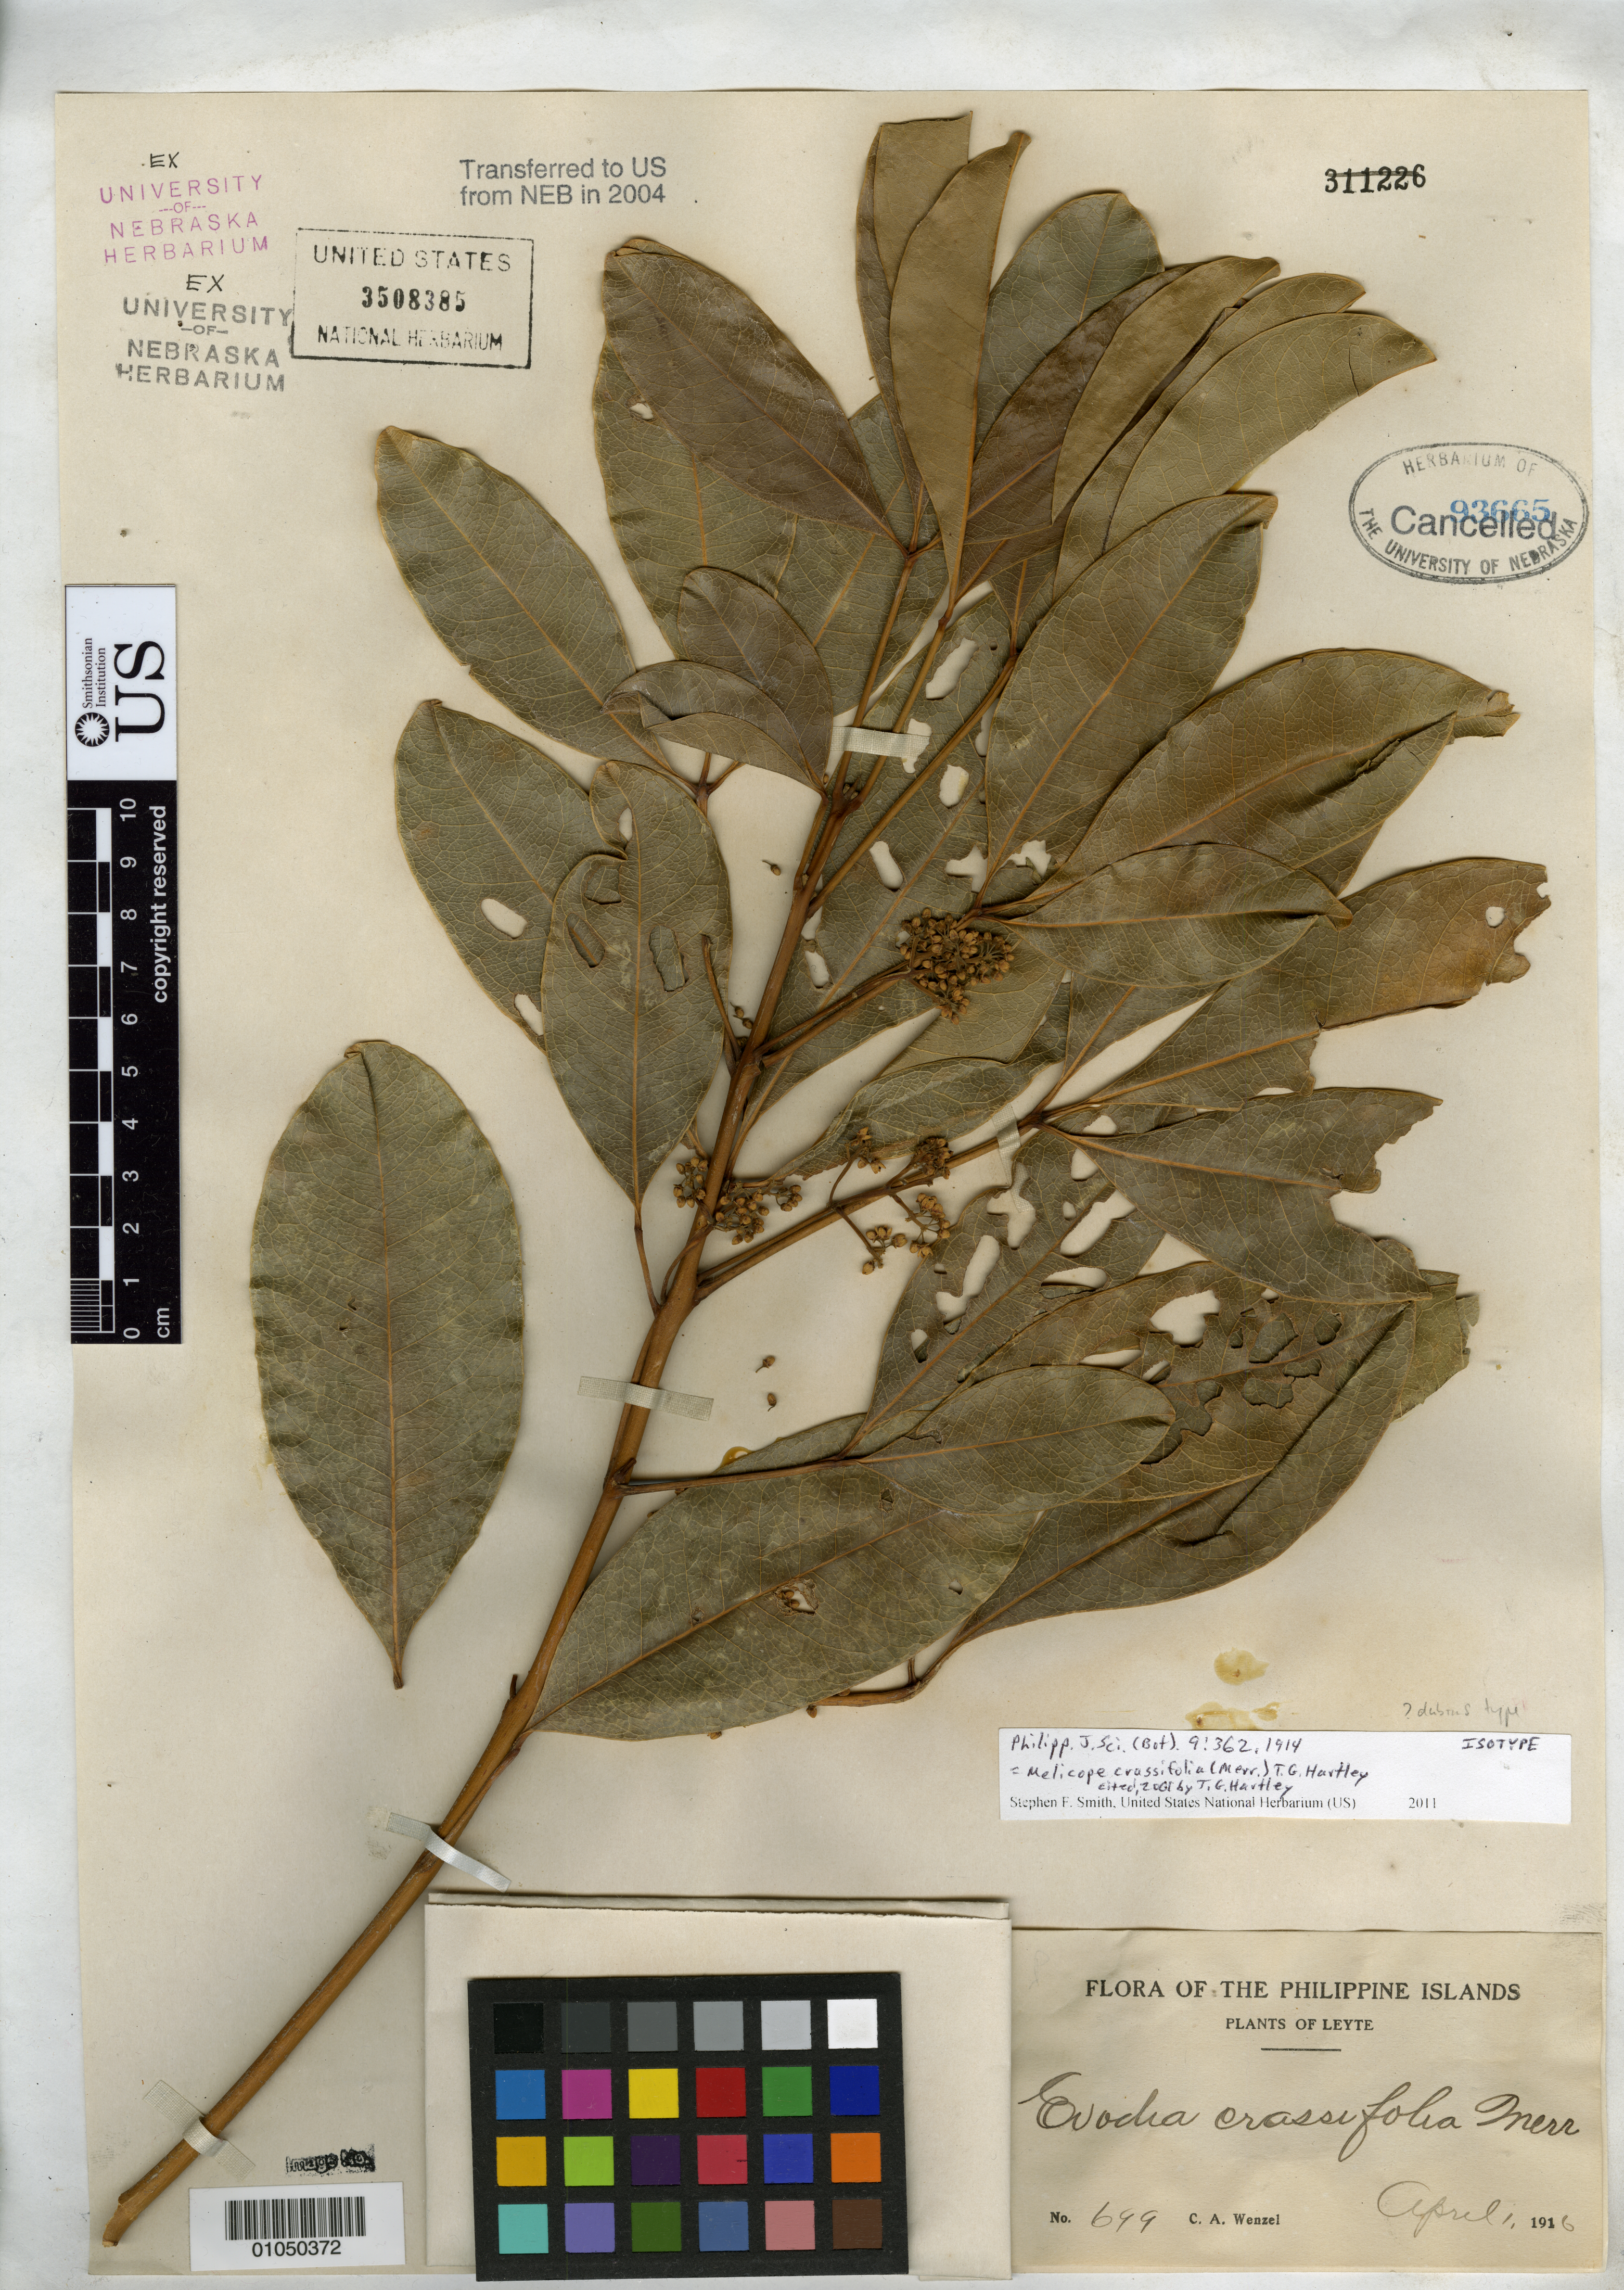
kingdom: Plantae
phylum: Tracheophyta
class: Magnoliopsida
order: Sapindales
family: Rutaceae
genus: Euodia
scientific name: Euodia crassifolia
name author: Merr.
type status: Type Number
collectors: C. Wenzel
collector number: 699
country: Philippines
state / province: Eastern Visayas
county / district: Leyte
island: Leyte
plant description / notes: Type number but dubiously type material. Collection date April 1, 1916 on label of this specimen but protologue cites collection date of April 1914.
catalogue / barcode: US 3508385